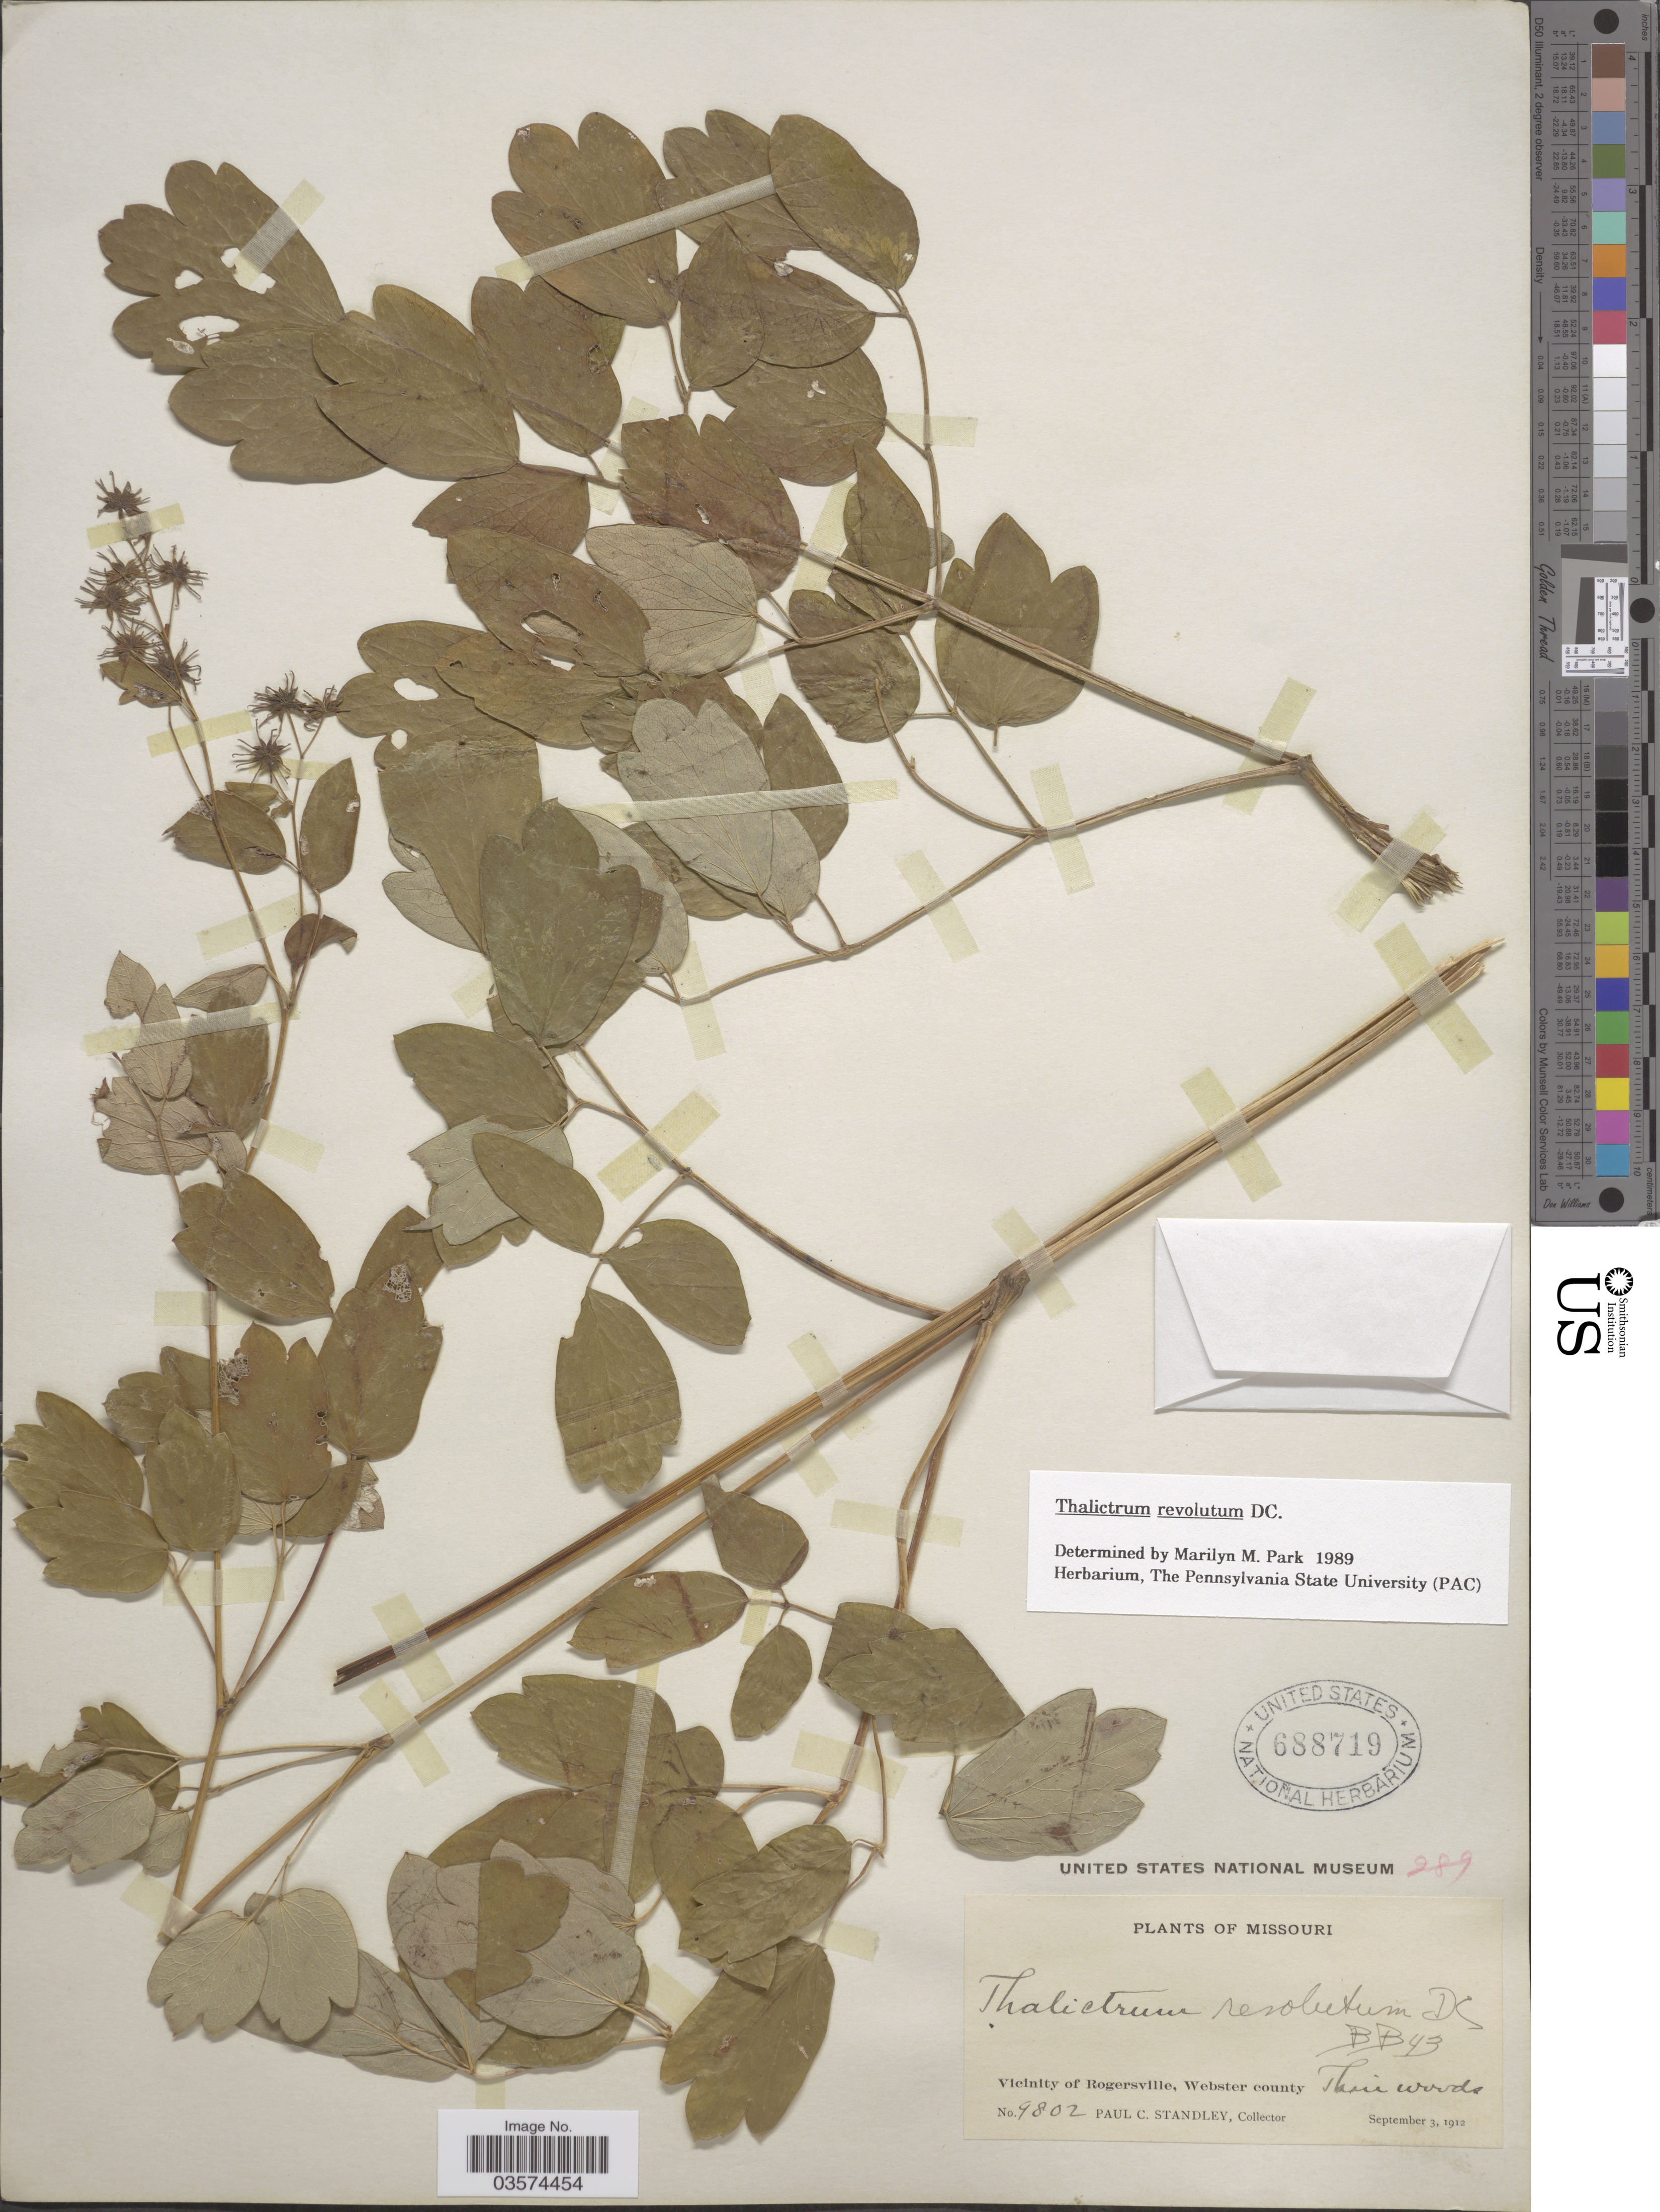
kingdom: Plantae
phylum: Tracheophyta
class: Magnoliopsida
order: Ranunculales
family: Ranunculaceae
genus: Thalictrum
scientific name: Thalictrum amphibolum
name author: Greene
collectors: P. C. Standley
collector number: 9802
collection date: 1912-09-03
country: United States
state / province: Missouri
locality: Vicinity of Rogersville, Webster county. Thin woods.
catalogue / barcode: US 688719